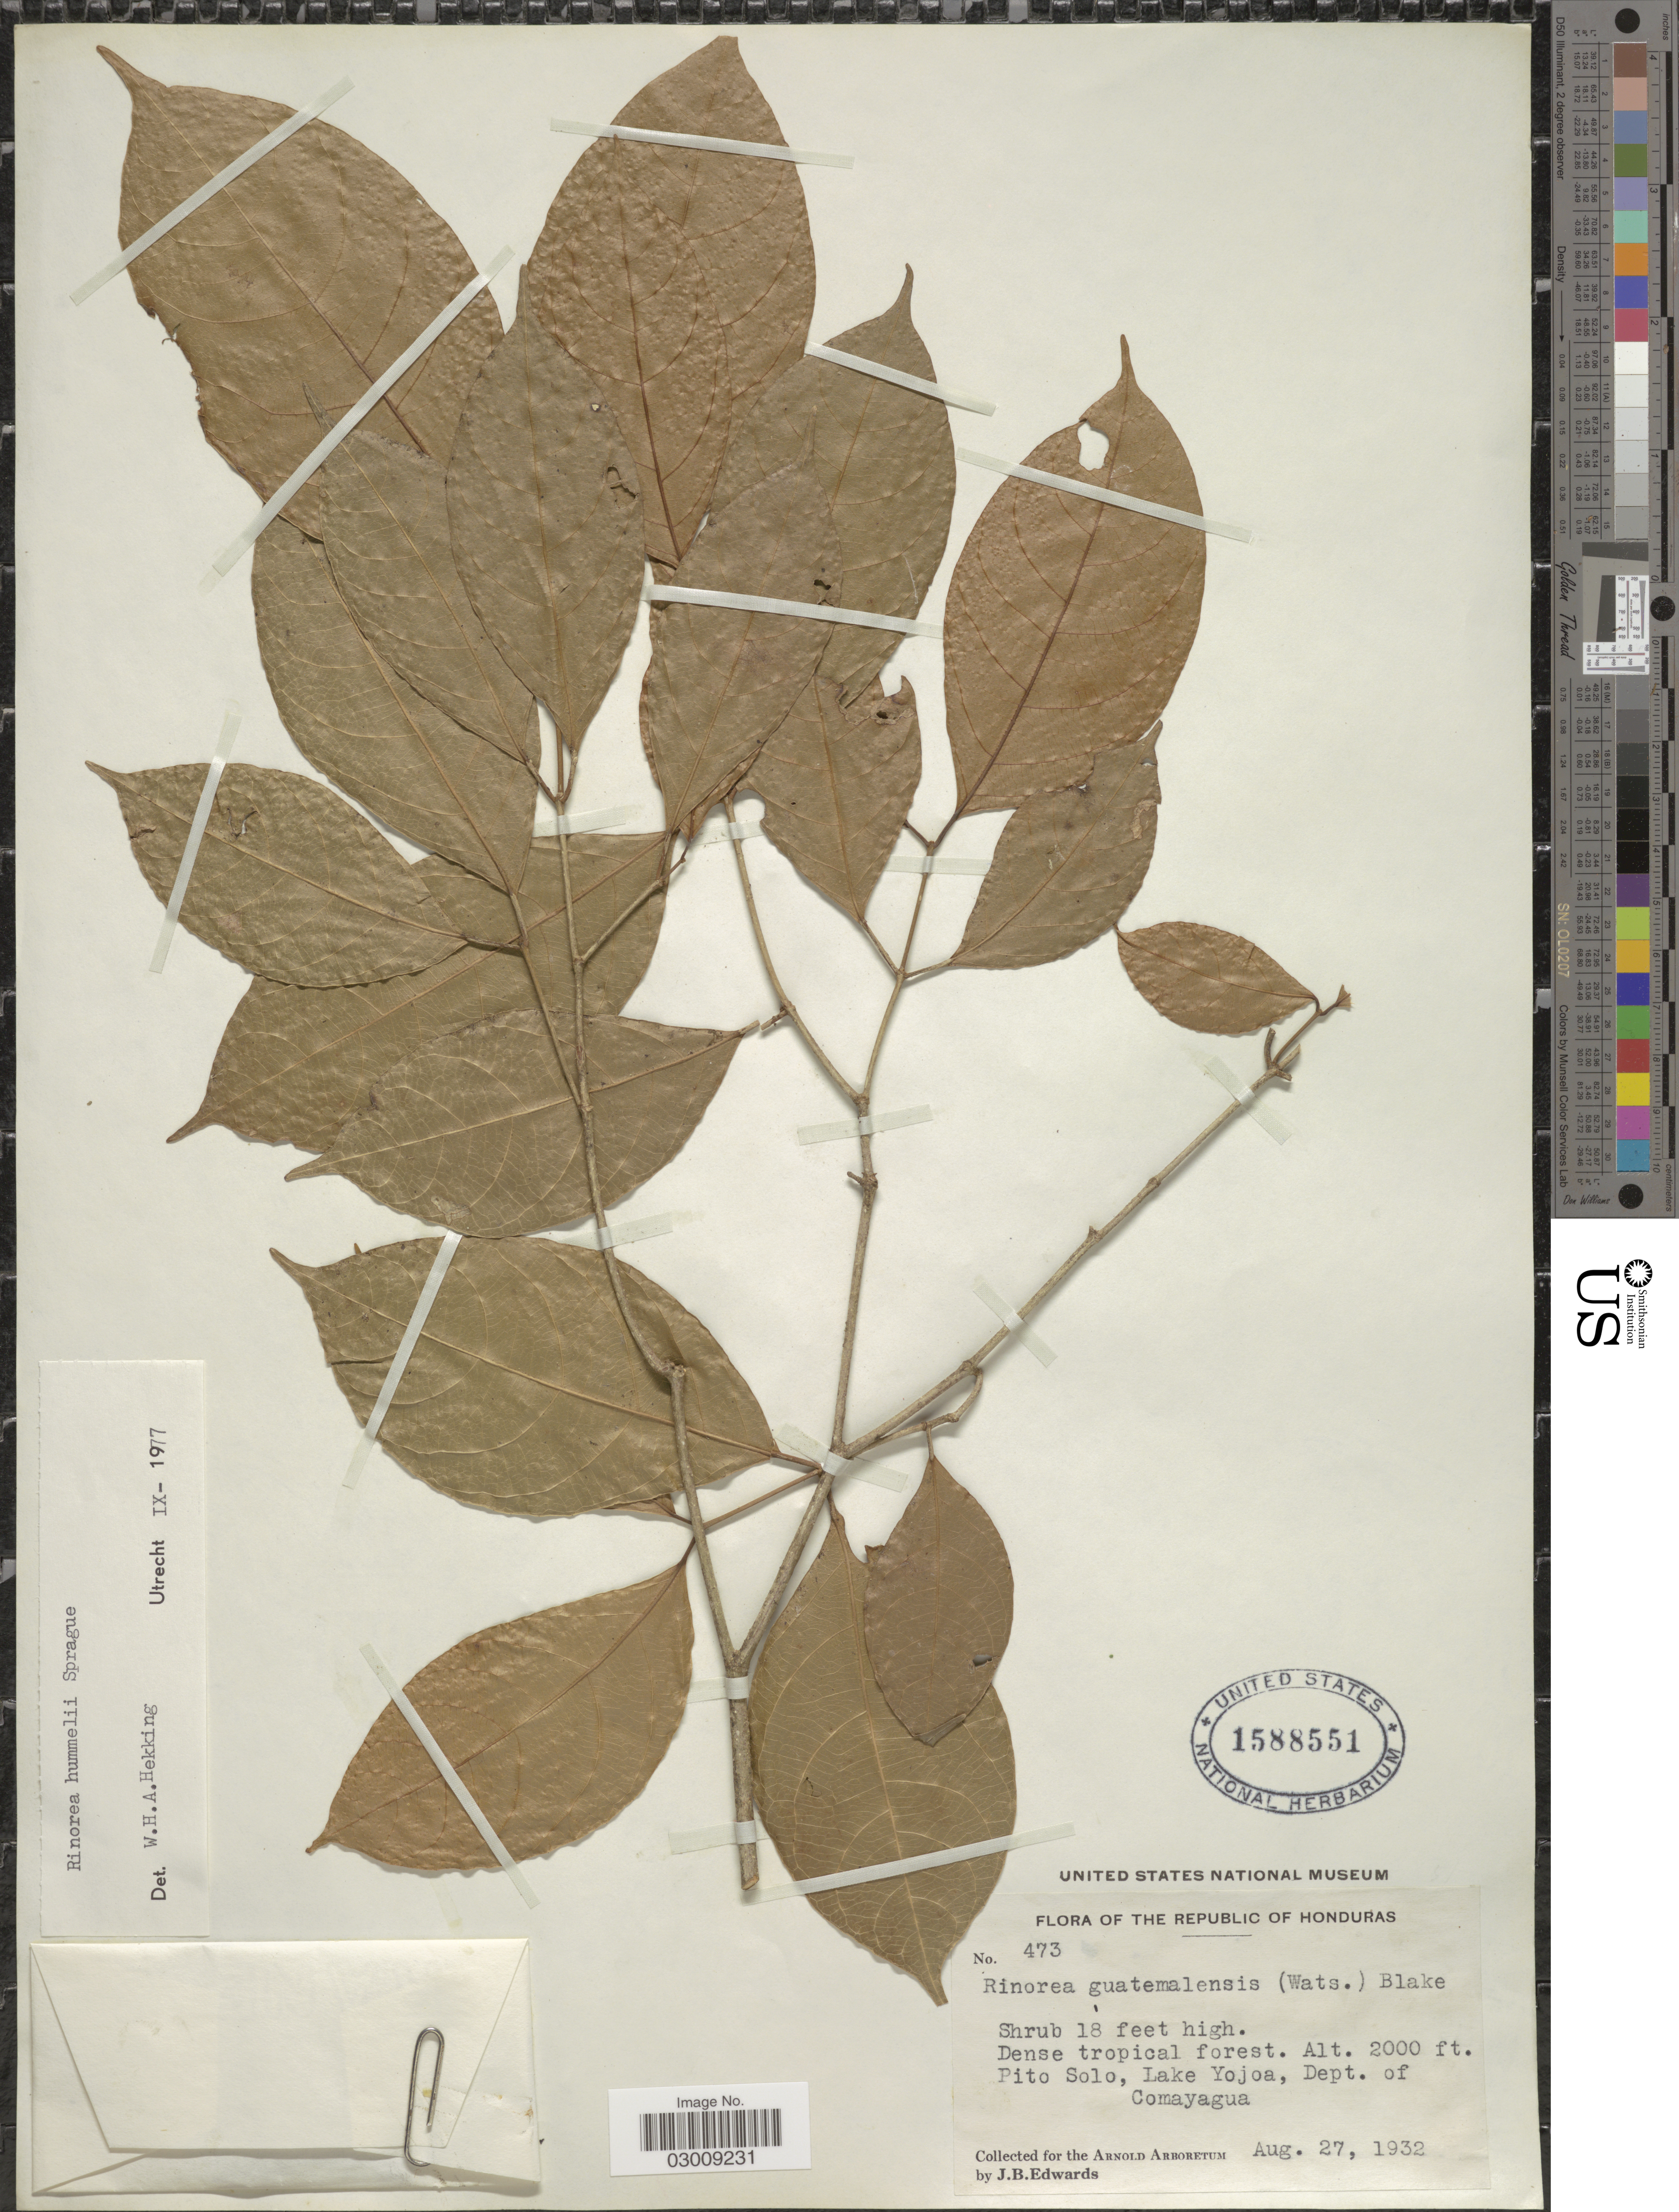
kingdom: Plantae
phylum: Tracheophyta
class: Magnoliopsida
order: Malpighiales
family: Violaceae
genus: Rinorea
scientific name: Rinorea hummelii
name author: Sprague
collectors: J. B. Edwards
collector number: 473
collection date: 1932-08-27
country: Honduras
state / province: Comayagua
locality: The Republic of Honduras. Pito Solo, Lake Yojoa, Dept. of Comayagua.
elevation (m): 610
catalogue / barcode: US 1588551